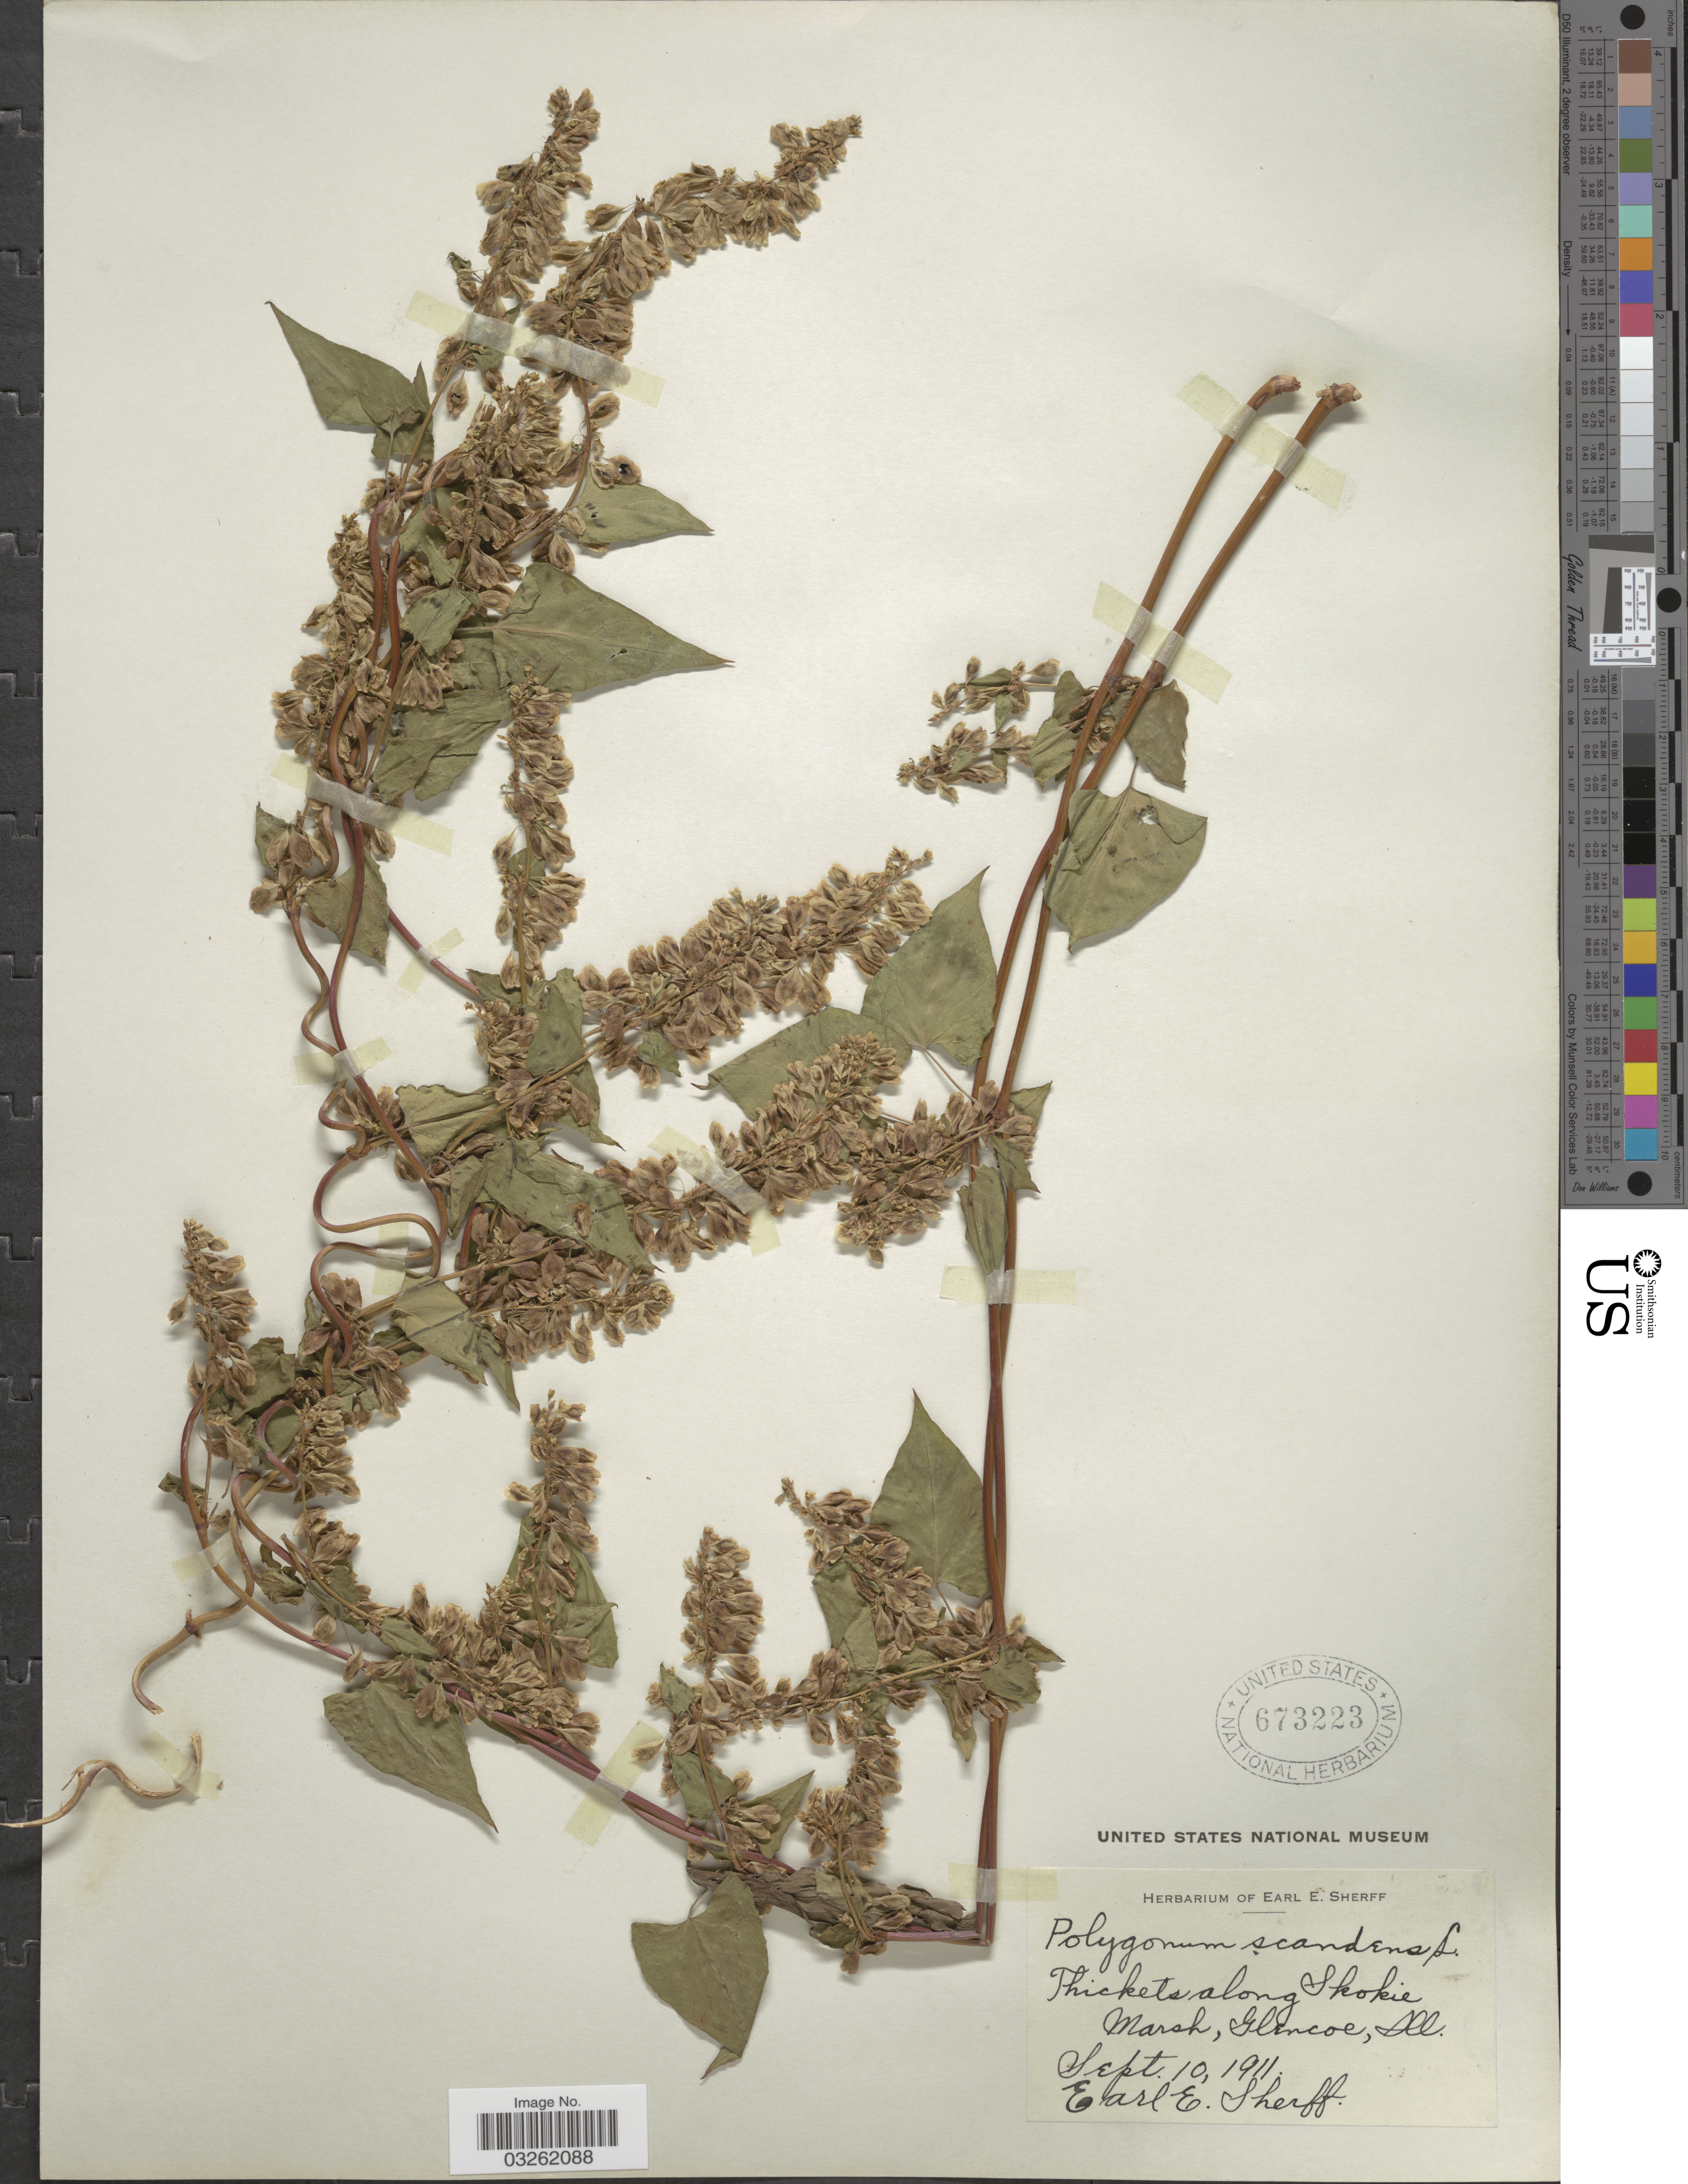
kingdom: Plantae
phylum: Tracheophyta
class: Magnoliopsida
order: Caryophyllales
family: Polygonaceae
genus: Fallopia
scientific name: Fallopia scandens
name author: (L.) Holub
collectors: E. E. Sherff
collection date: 1911-09-10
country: United States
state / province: Illinois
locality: Along Skokie Marsh, Glencoe, Ill.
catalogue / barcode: US 673223